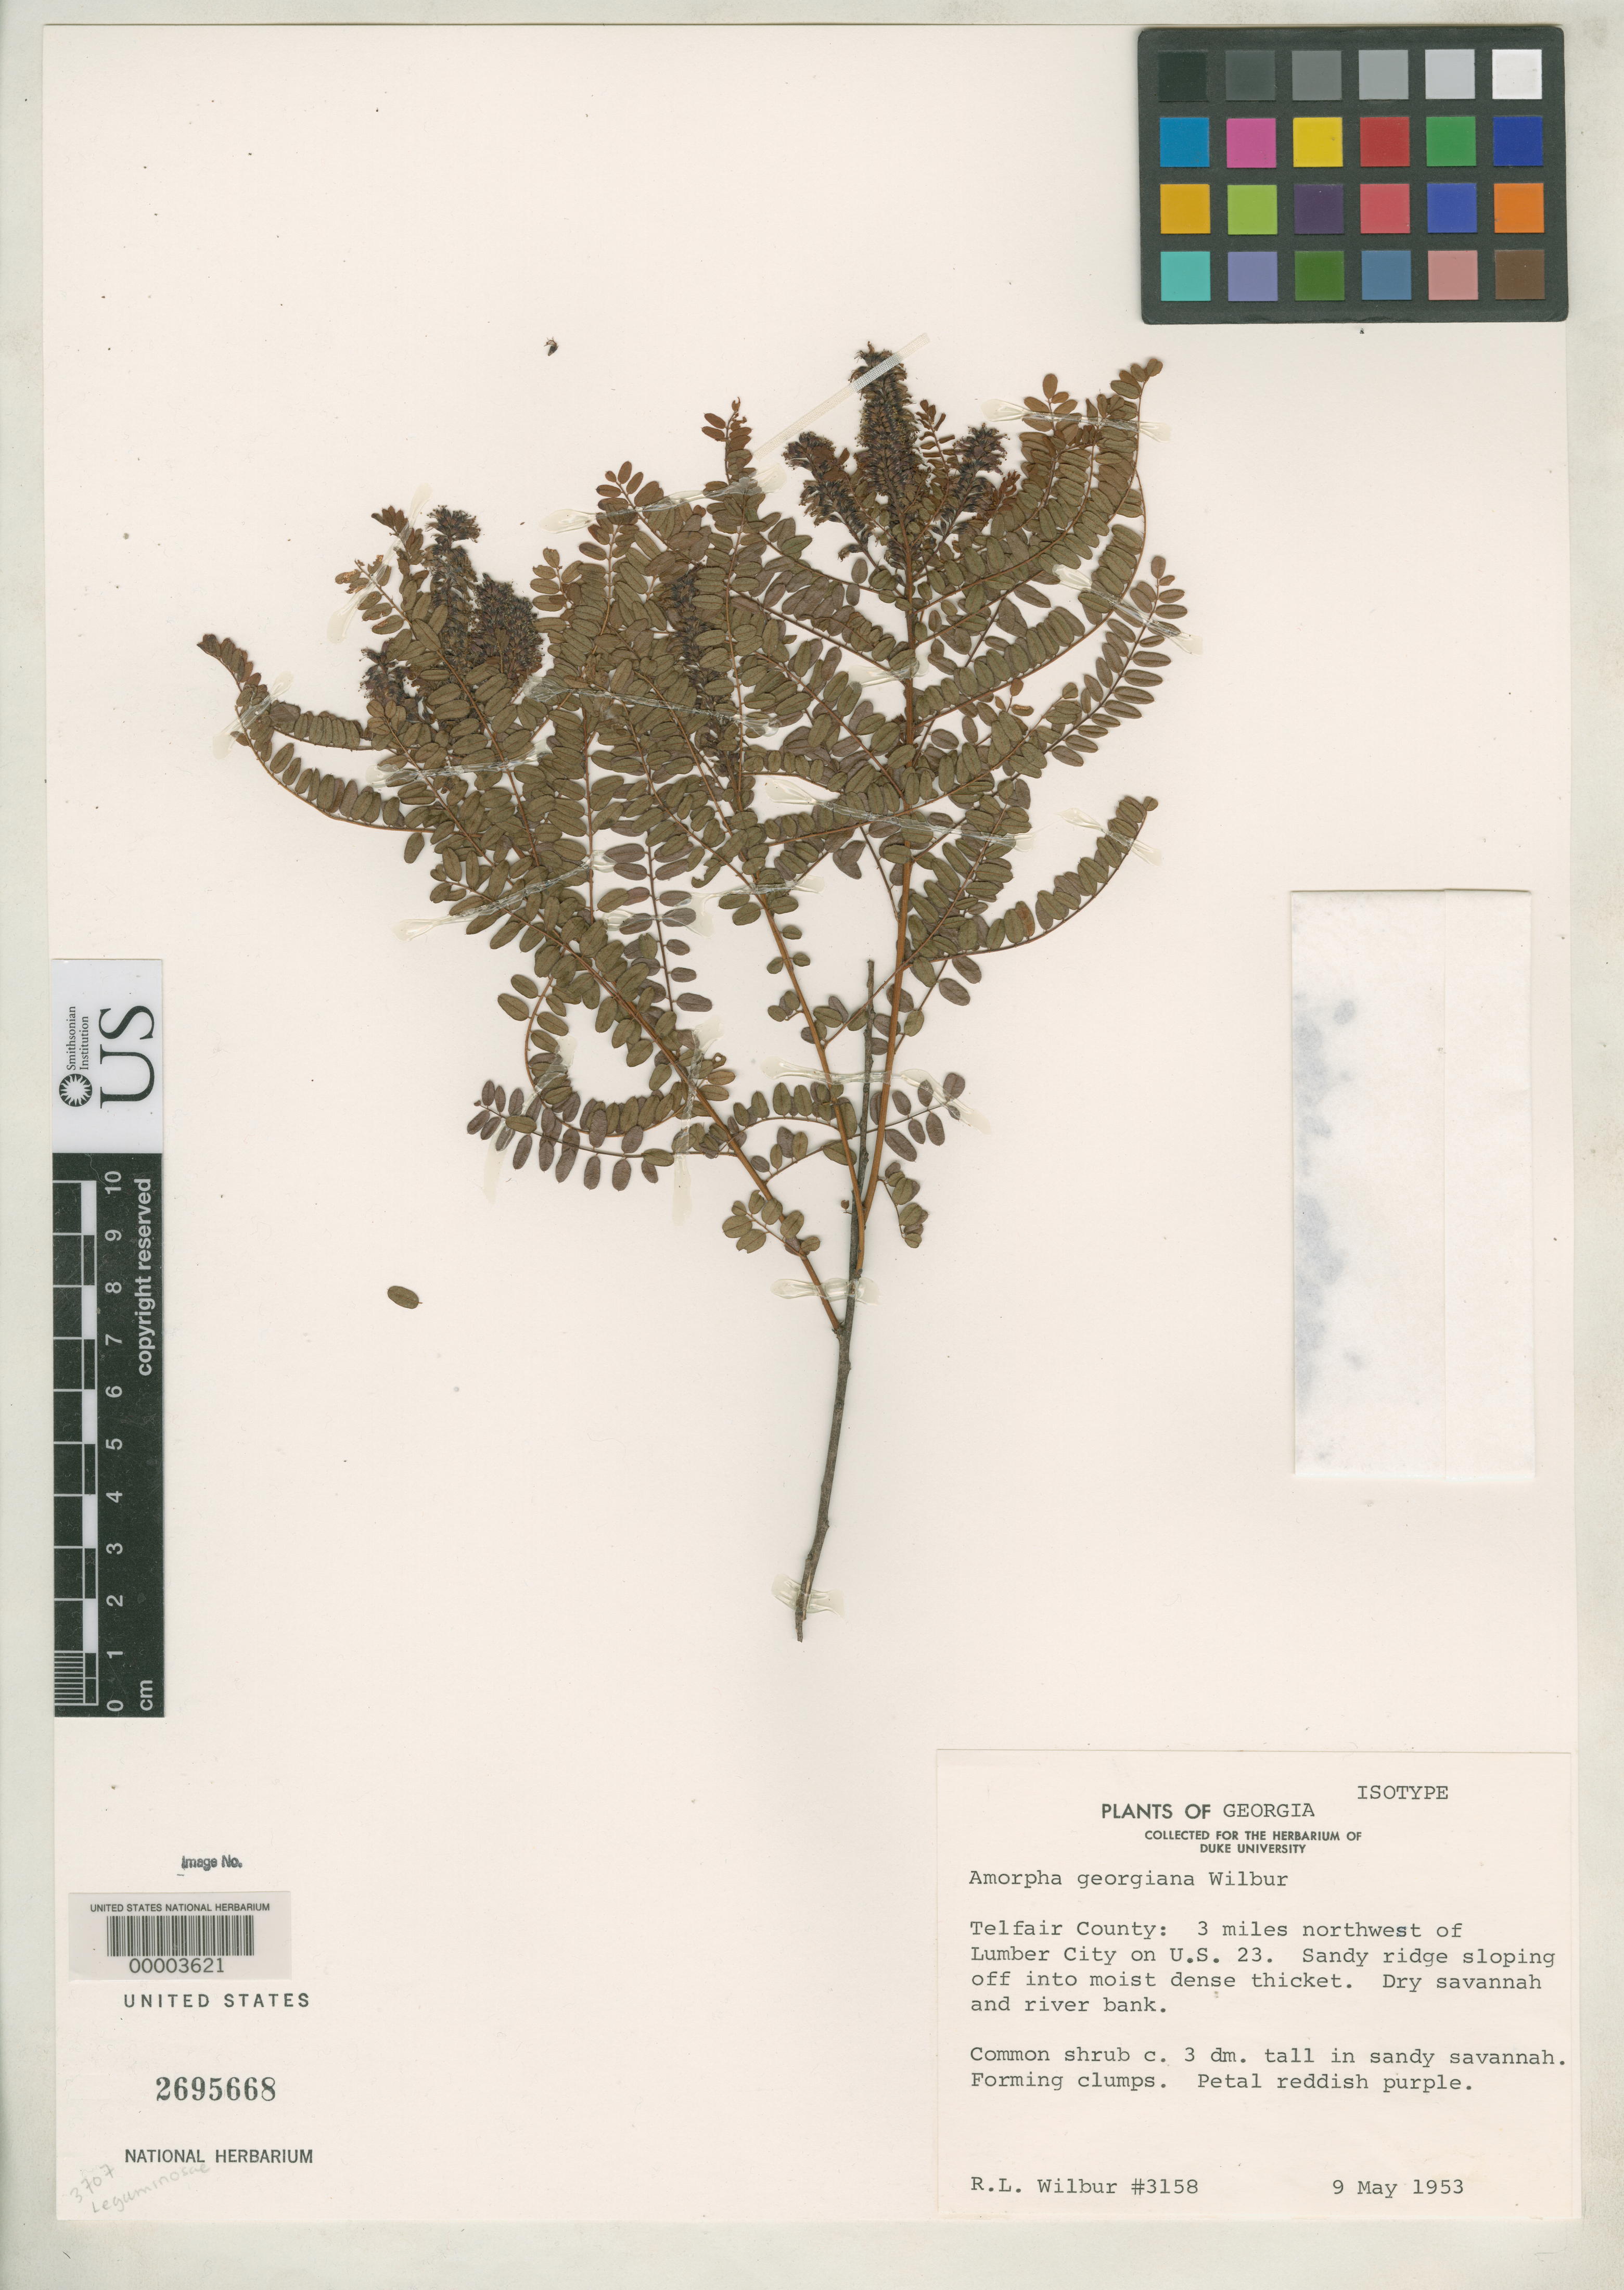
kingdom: Plantae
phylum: Tracheophyta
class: Magnoliopsida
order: Fabales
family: Fabaceae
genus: Amorpha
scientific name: Amorpha georgiana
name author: Wilbur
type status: Isotype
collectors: R. L. Wilbur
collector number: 3158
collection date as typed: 09 May 1953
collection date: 1953-05-09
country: United States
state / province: Georgia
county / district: Telfair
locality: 3 mi NW of Lumber City on US 23.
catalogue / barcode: US 2695668